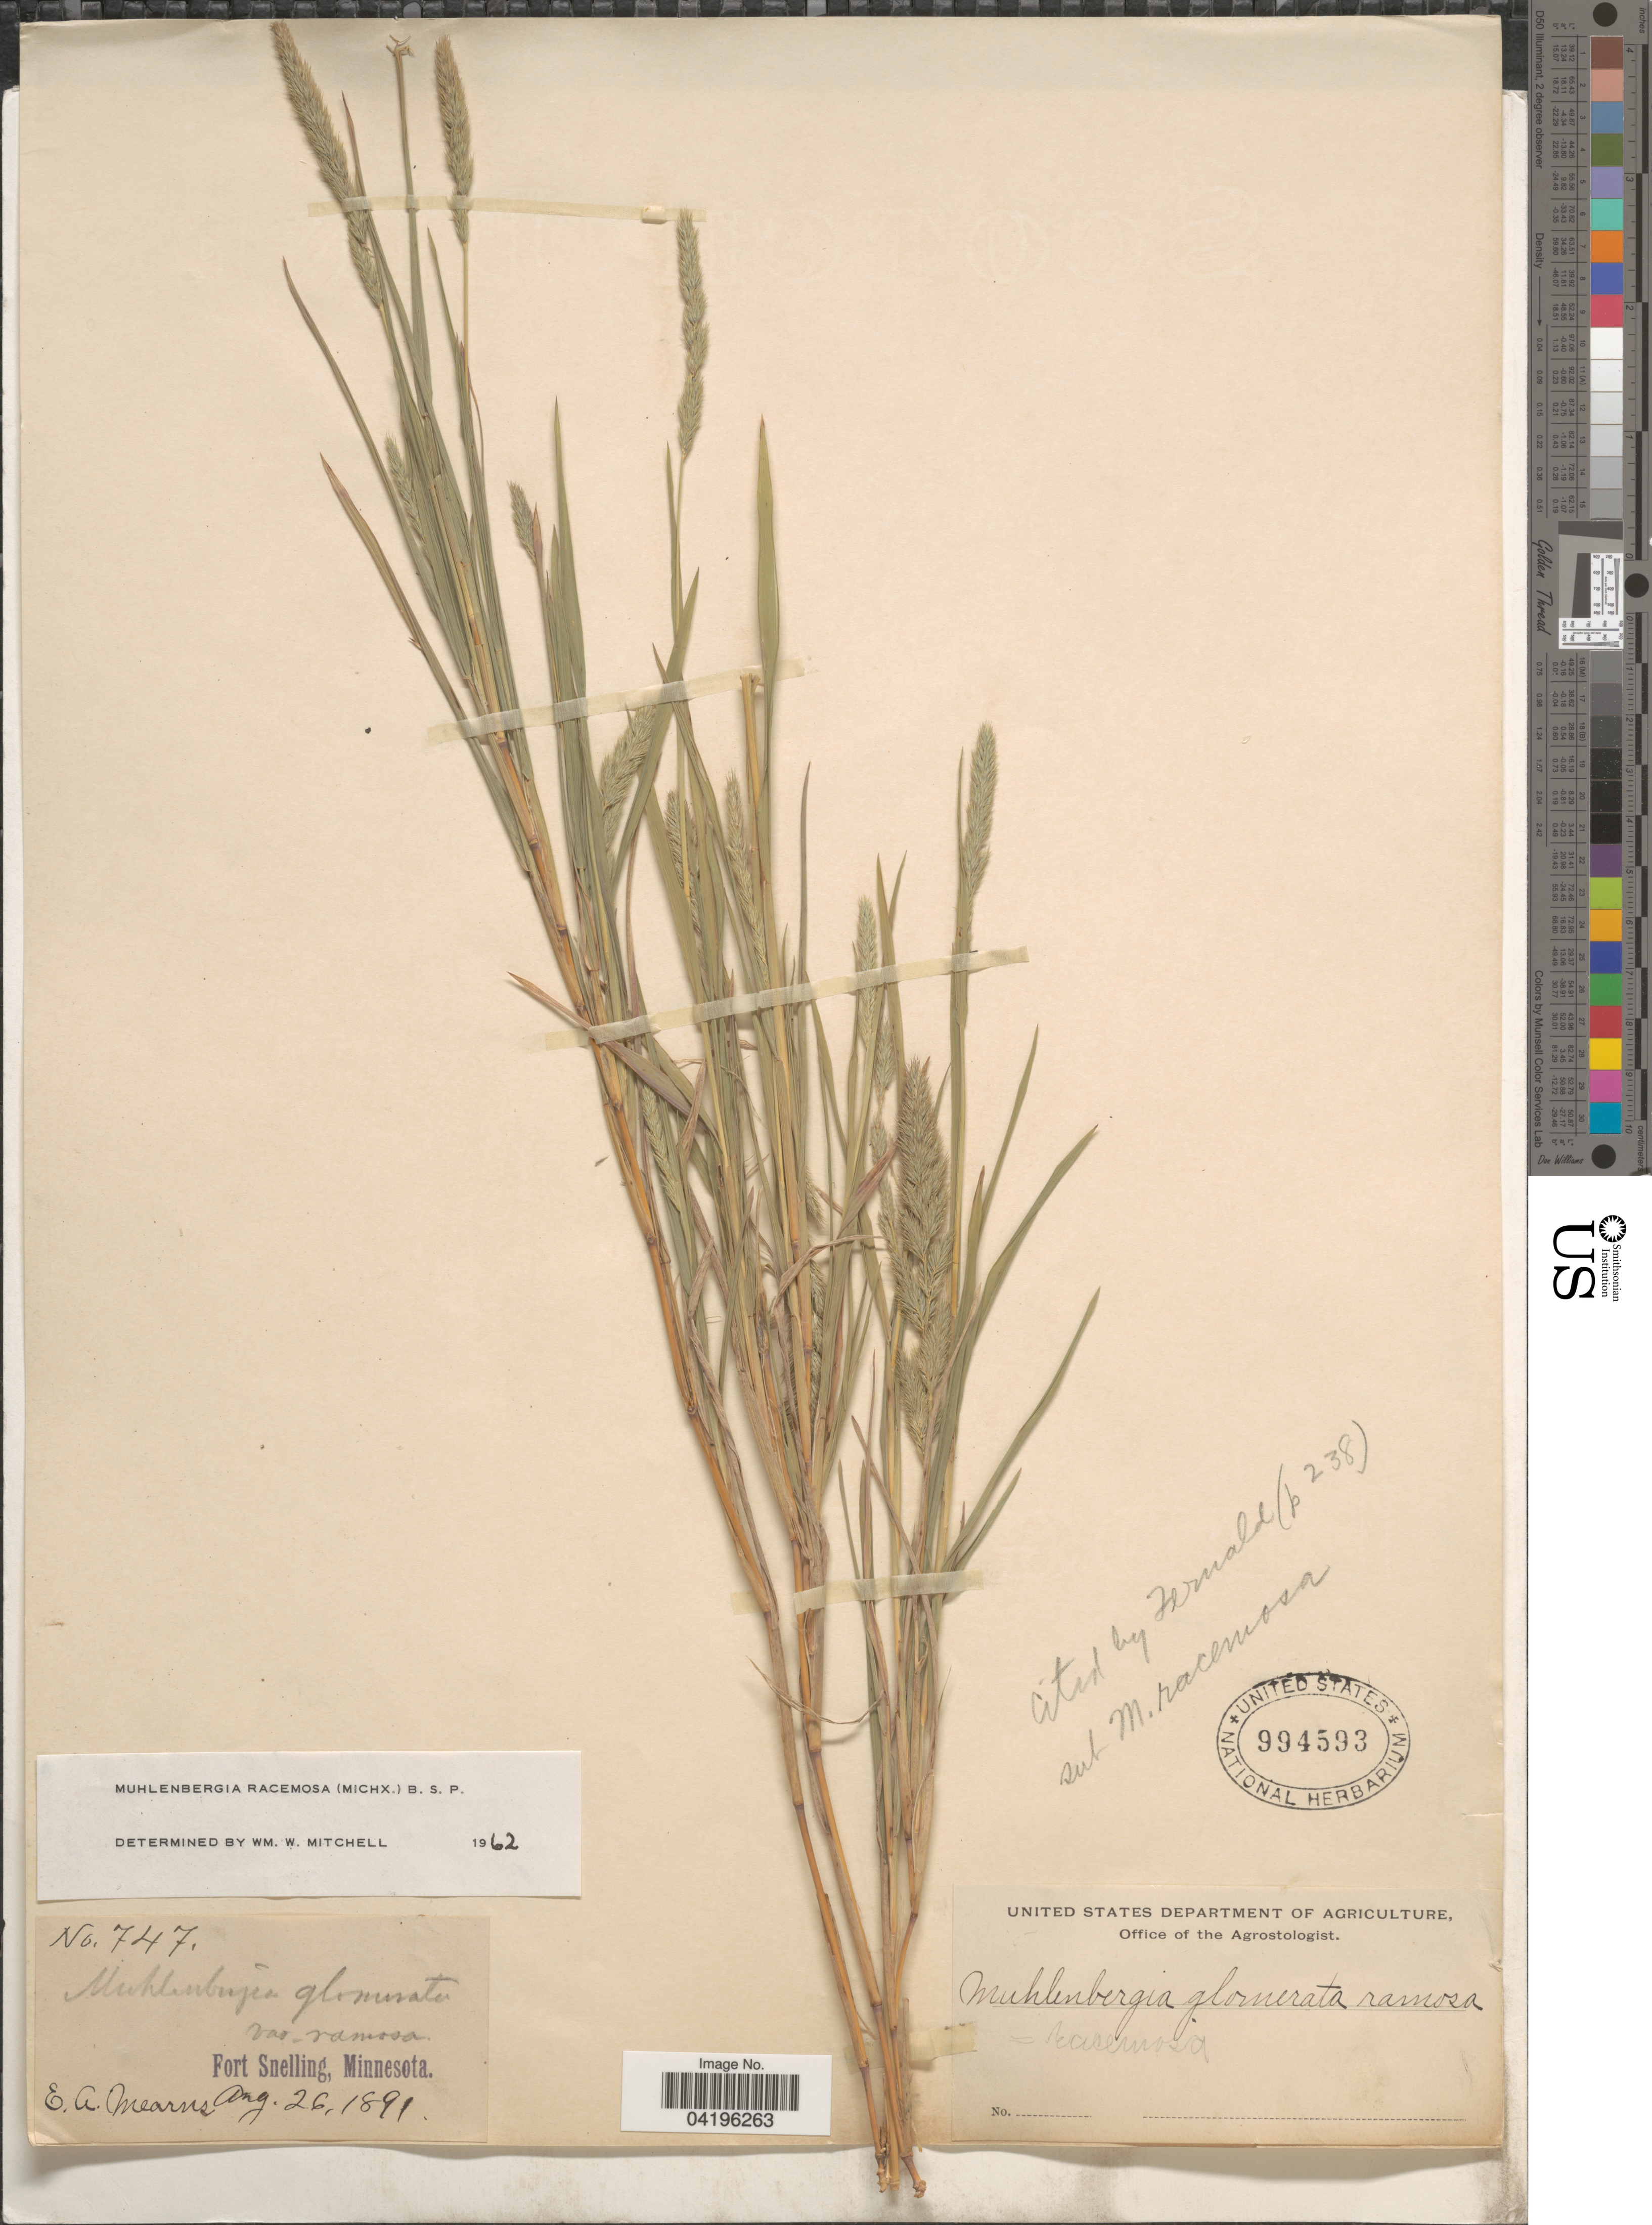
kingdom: Plantae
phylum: Tracheophyta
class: Liliopsida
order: Poales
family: Poaceae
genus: Muhlenbergia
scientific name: Muhlenbergia racemosa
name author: (Michx.) Britton et al.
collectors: E. A. Mearns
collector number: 747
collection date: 1891-08-26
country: United States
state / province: Minnesota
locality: Fort Snelling.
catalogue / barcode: US 994593